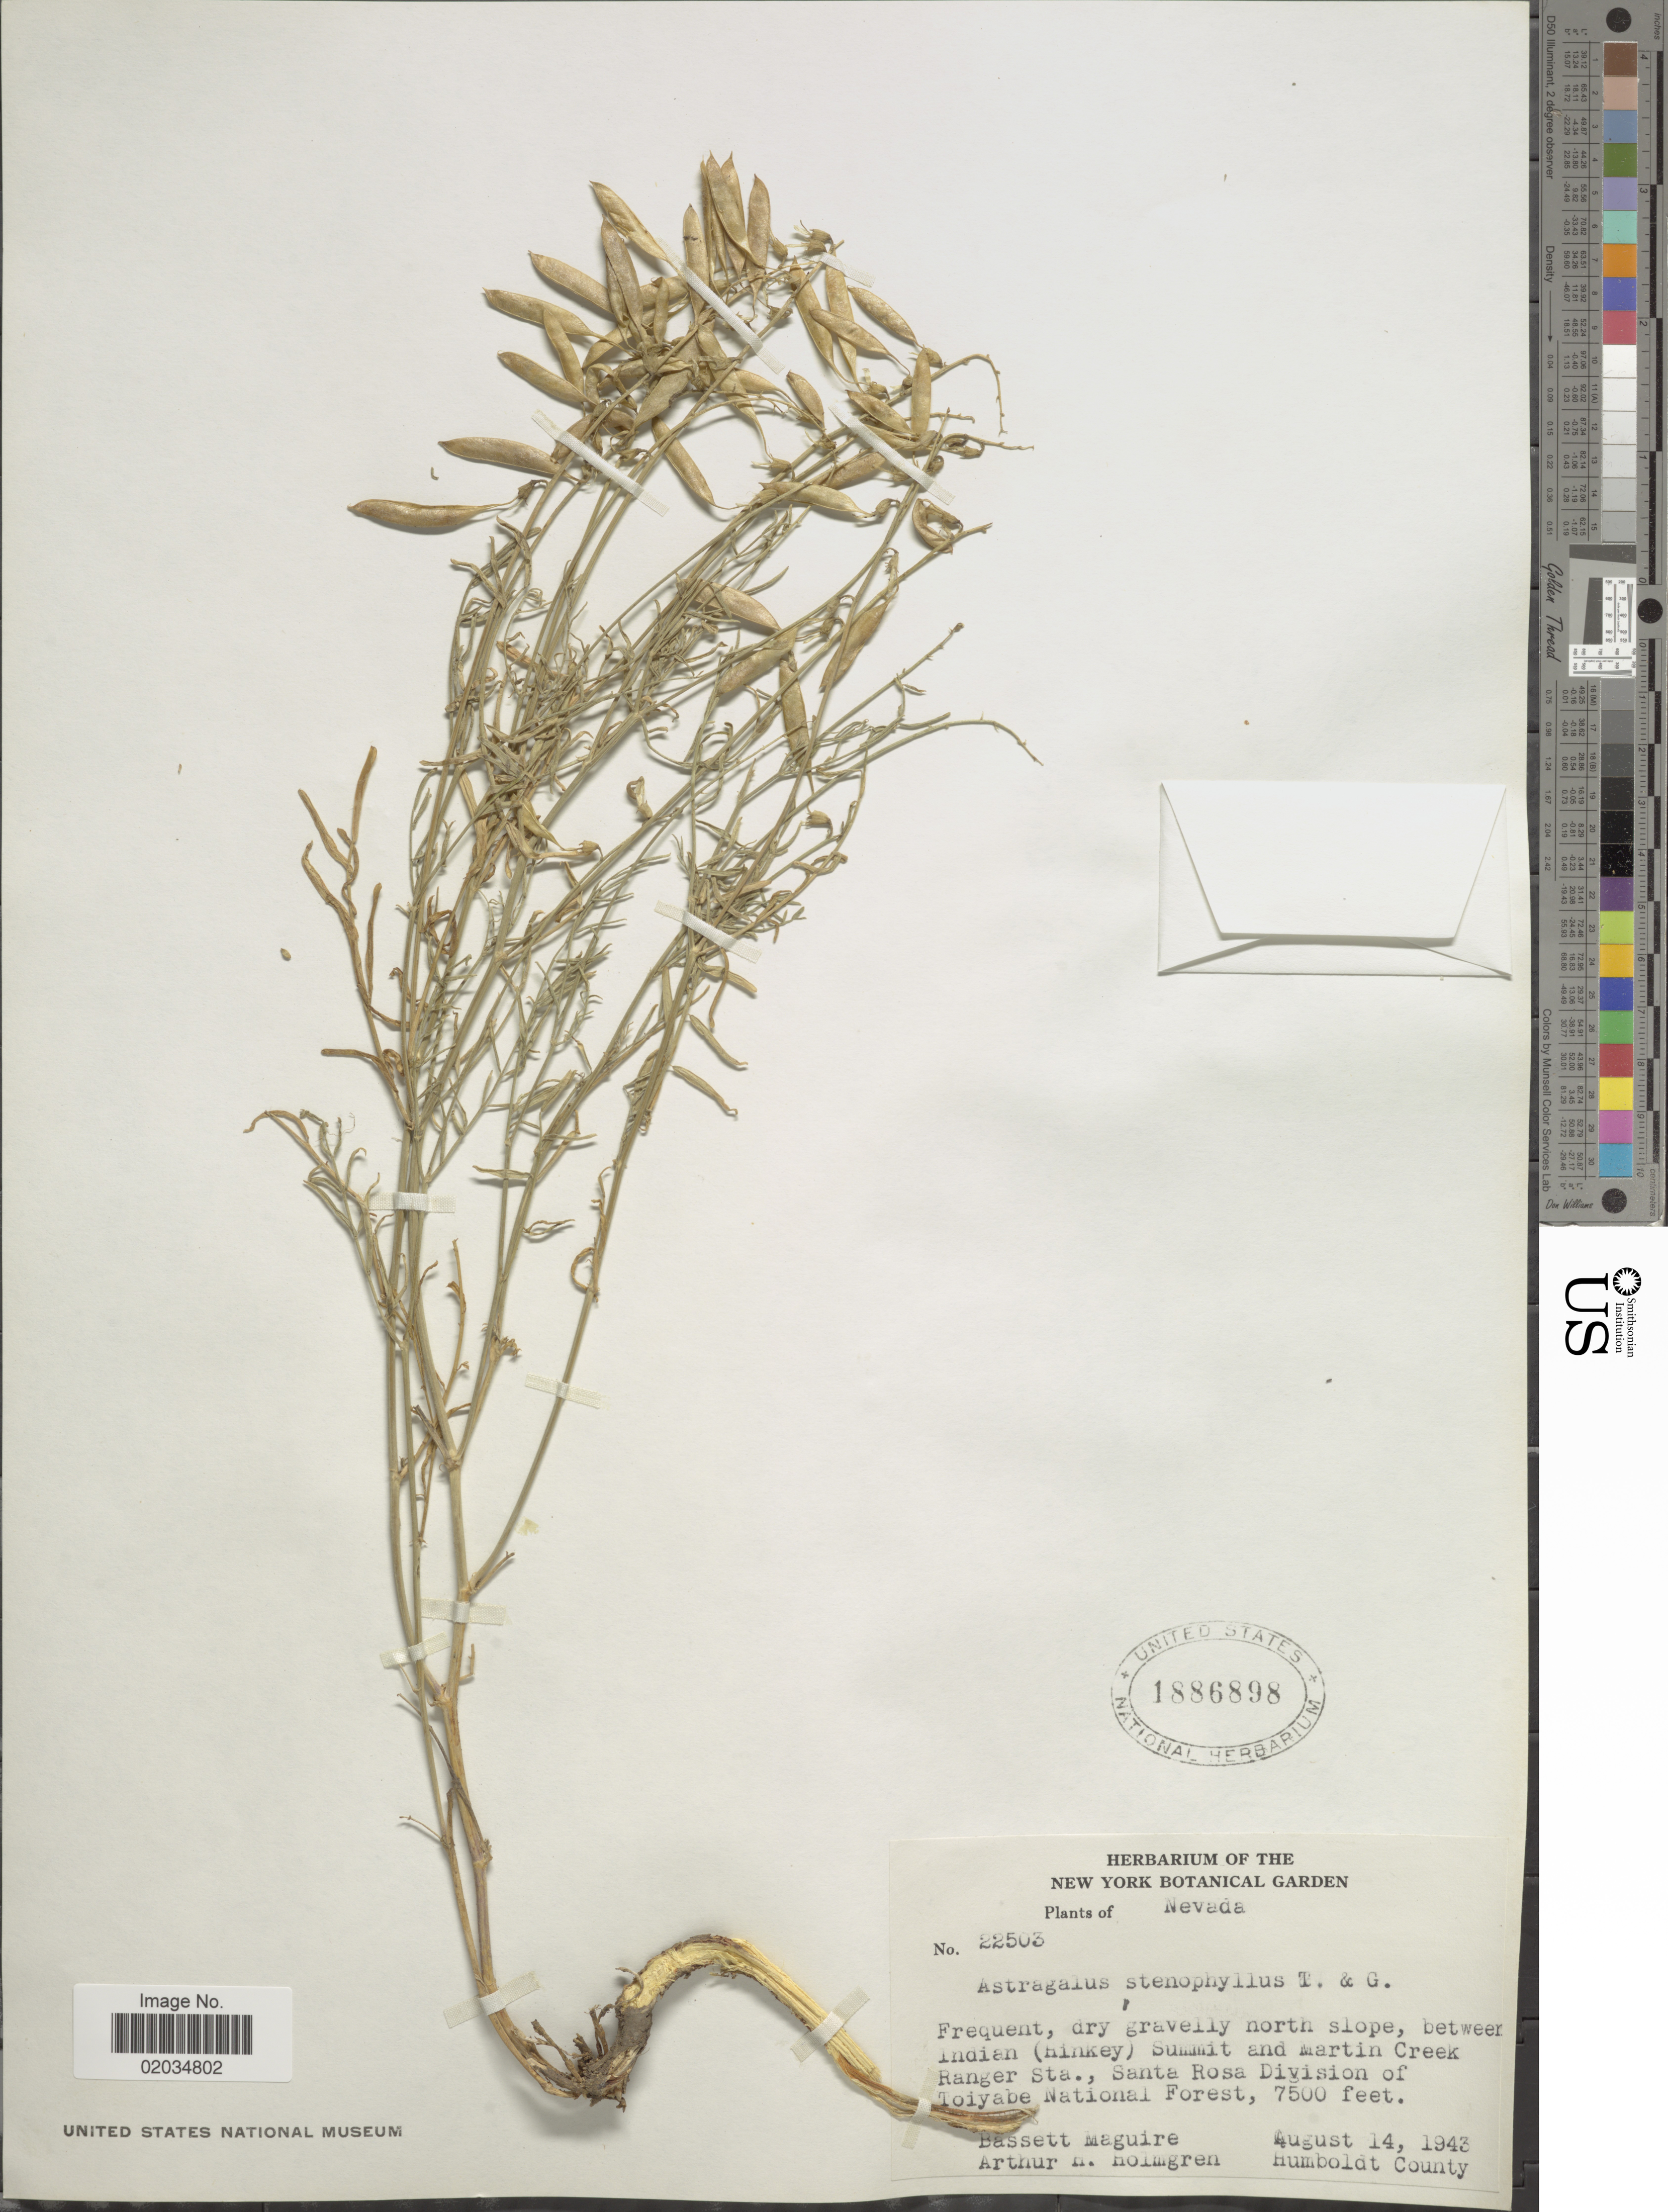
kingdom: Plantae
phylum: Tracheophyta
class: Magnoliopsida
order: Fabales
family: Fabaceae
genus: Astragalus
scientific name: Astragalus stenophyllus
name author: Torr. & A. Gray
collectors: B. Maguire & A. H. Holmgren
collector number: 22503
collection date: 1943-08-14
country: United States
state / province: Nevada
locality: Between Indian (Hinkey) Summit and Martin Creek Ranger Sta., Santa Rosa Division of Toiyabe National Forest. Humboldt County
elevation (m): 2286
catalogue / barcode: US 1886898